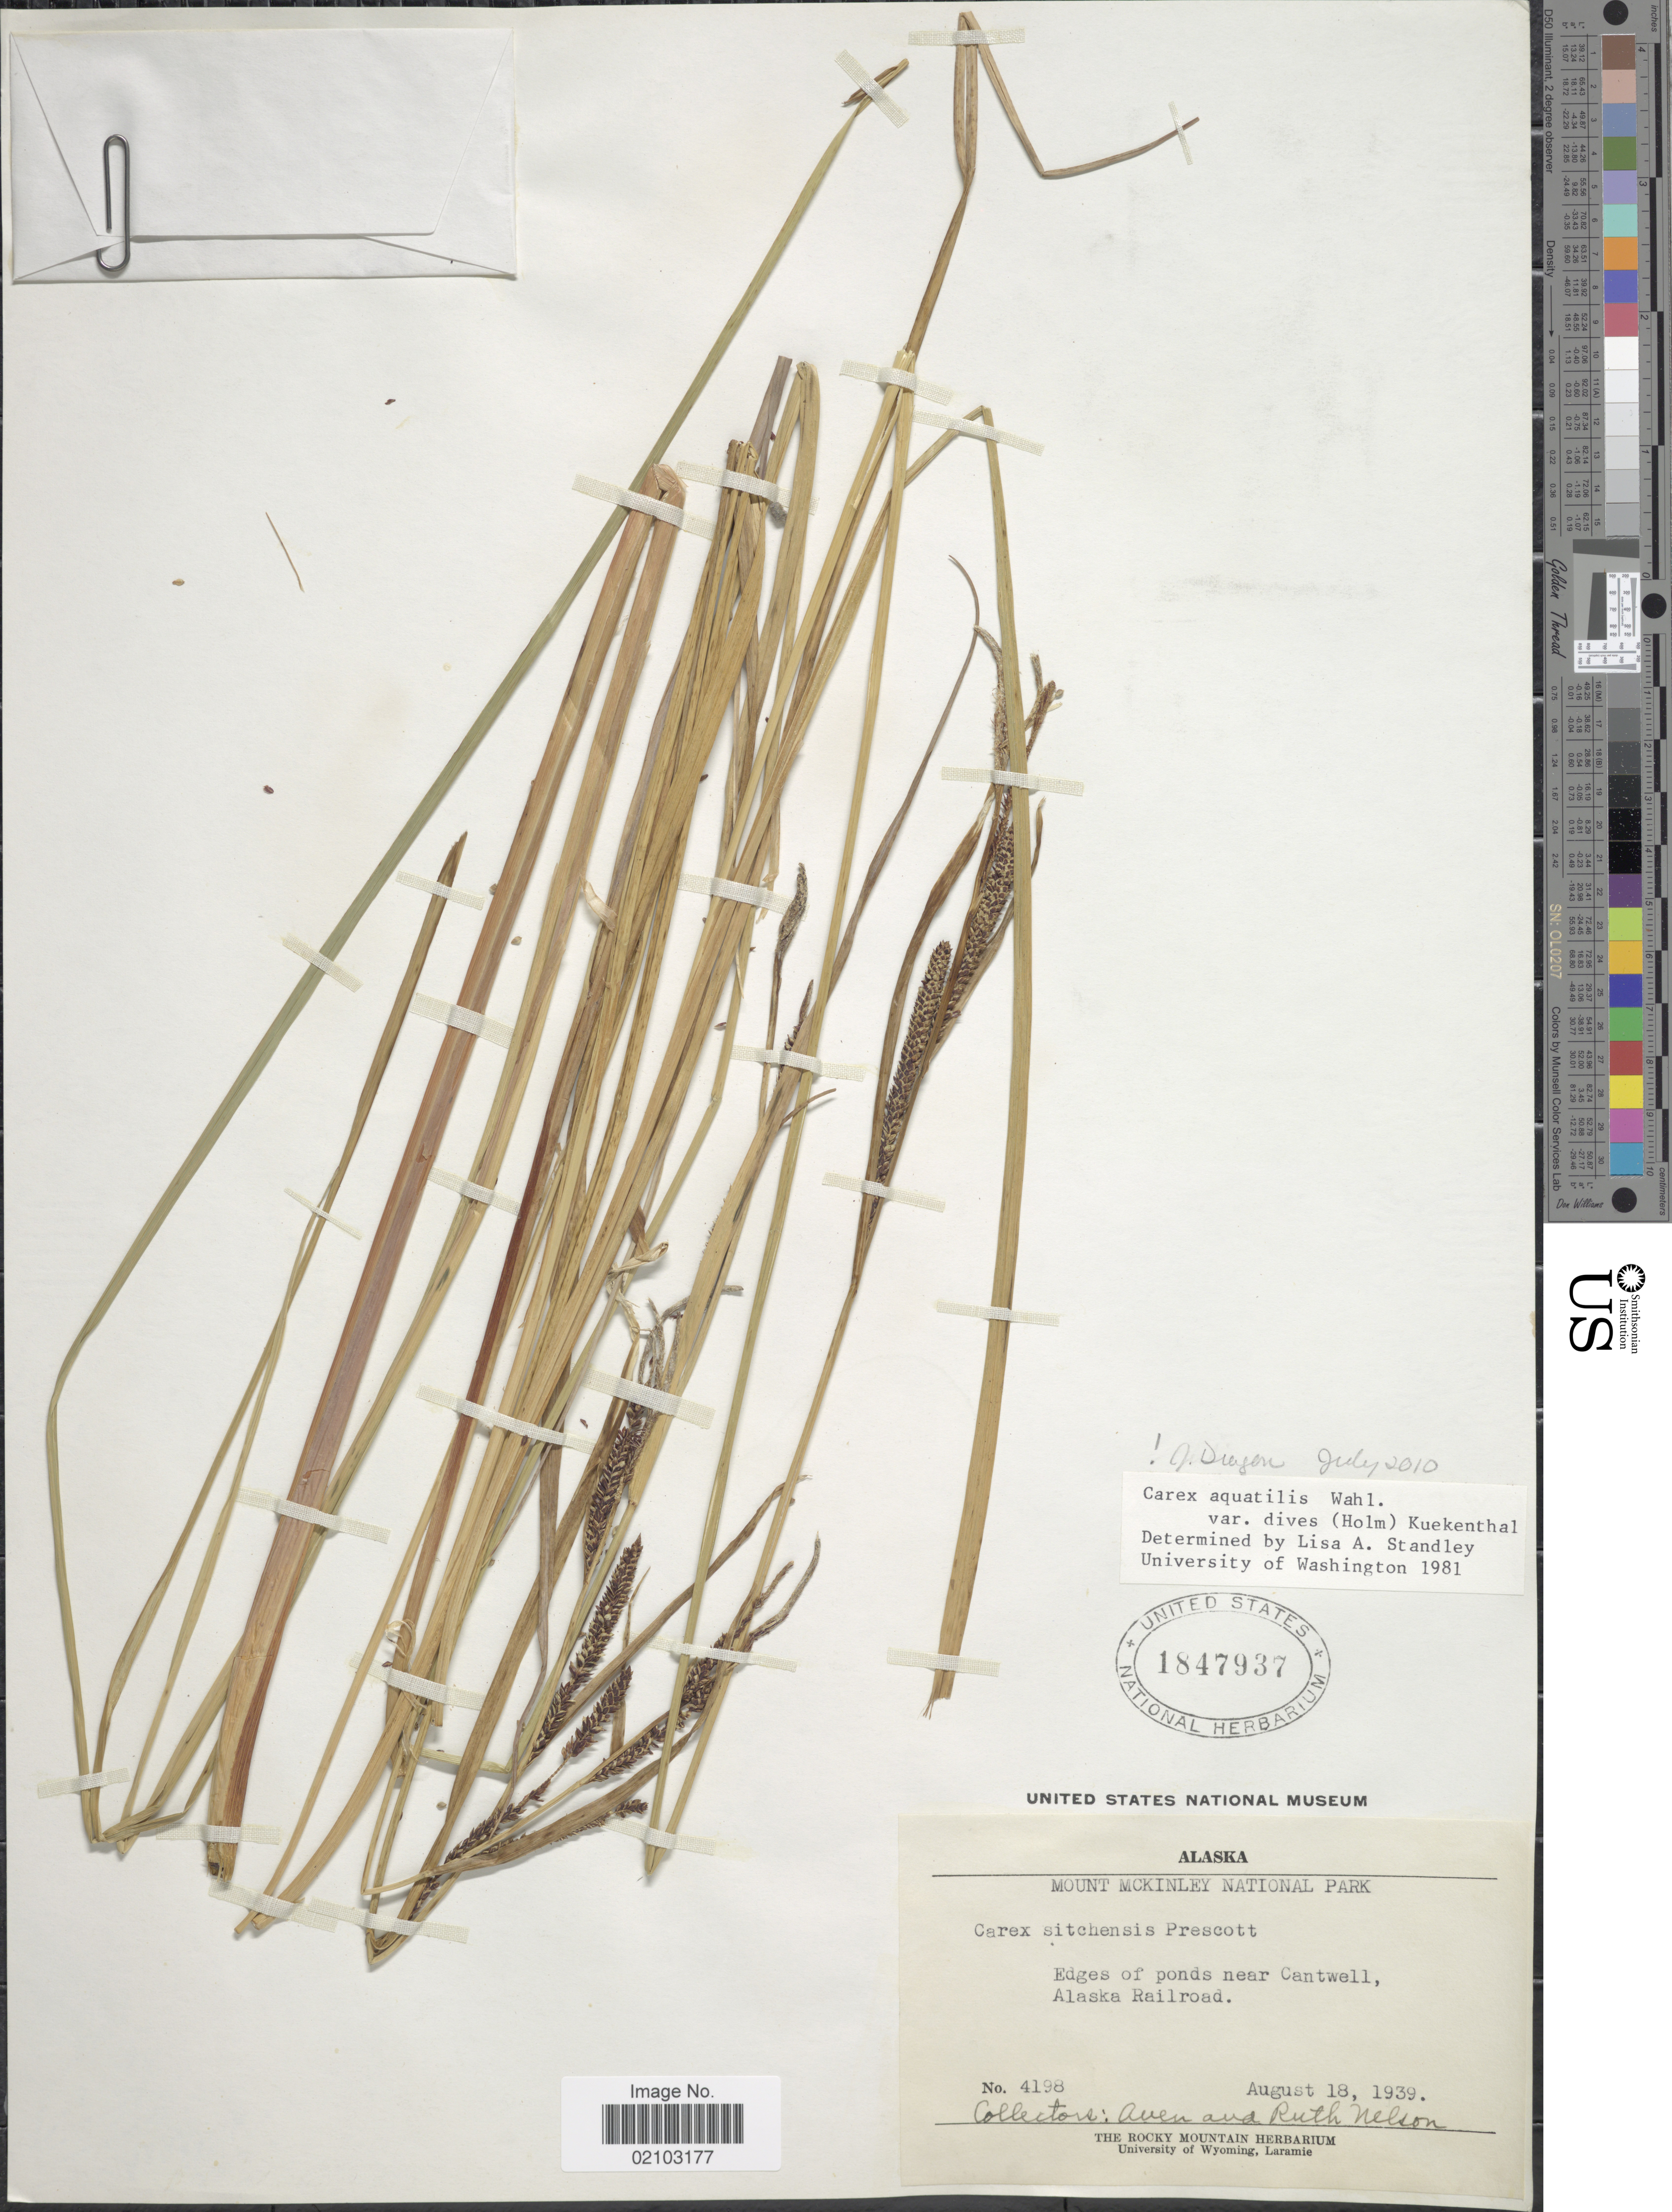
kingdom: Plantae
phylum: Tracheophyta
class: Liliopsida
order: Poales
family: Cyperaceae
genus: Carex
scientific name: Carex aquatilis var. dives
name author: (Holm) Kük.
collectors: A. Nelson & R. A. Nelson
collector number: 4198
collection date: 1939-08-18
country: United States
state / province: Alaska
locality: Mount McKinley National Park, Edges of ponds near Cantwell, Alaska Railroad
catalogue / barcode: US 1847937